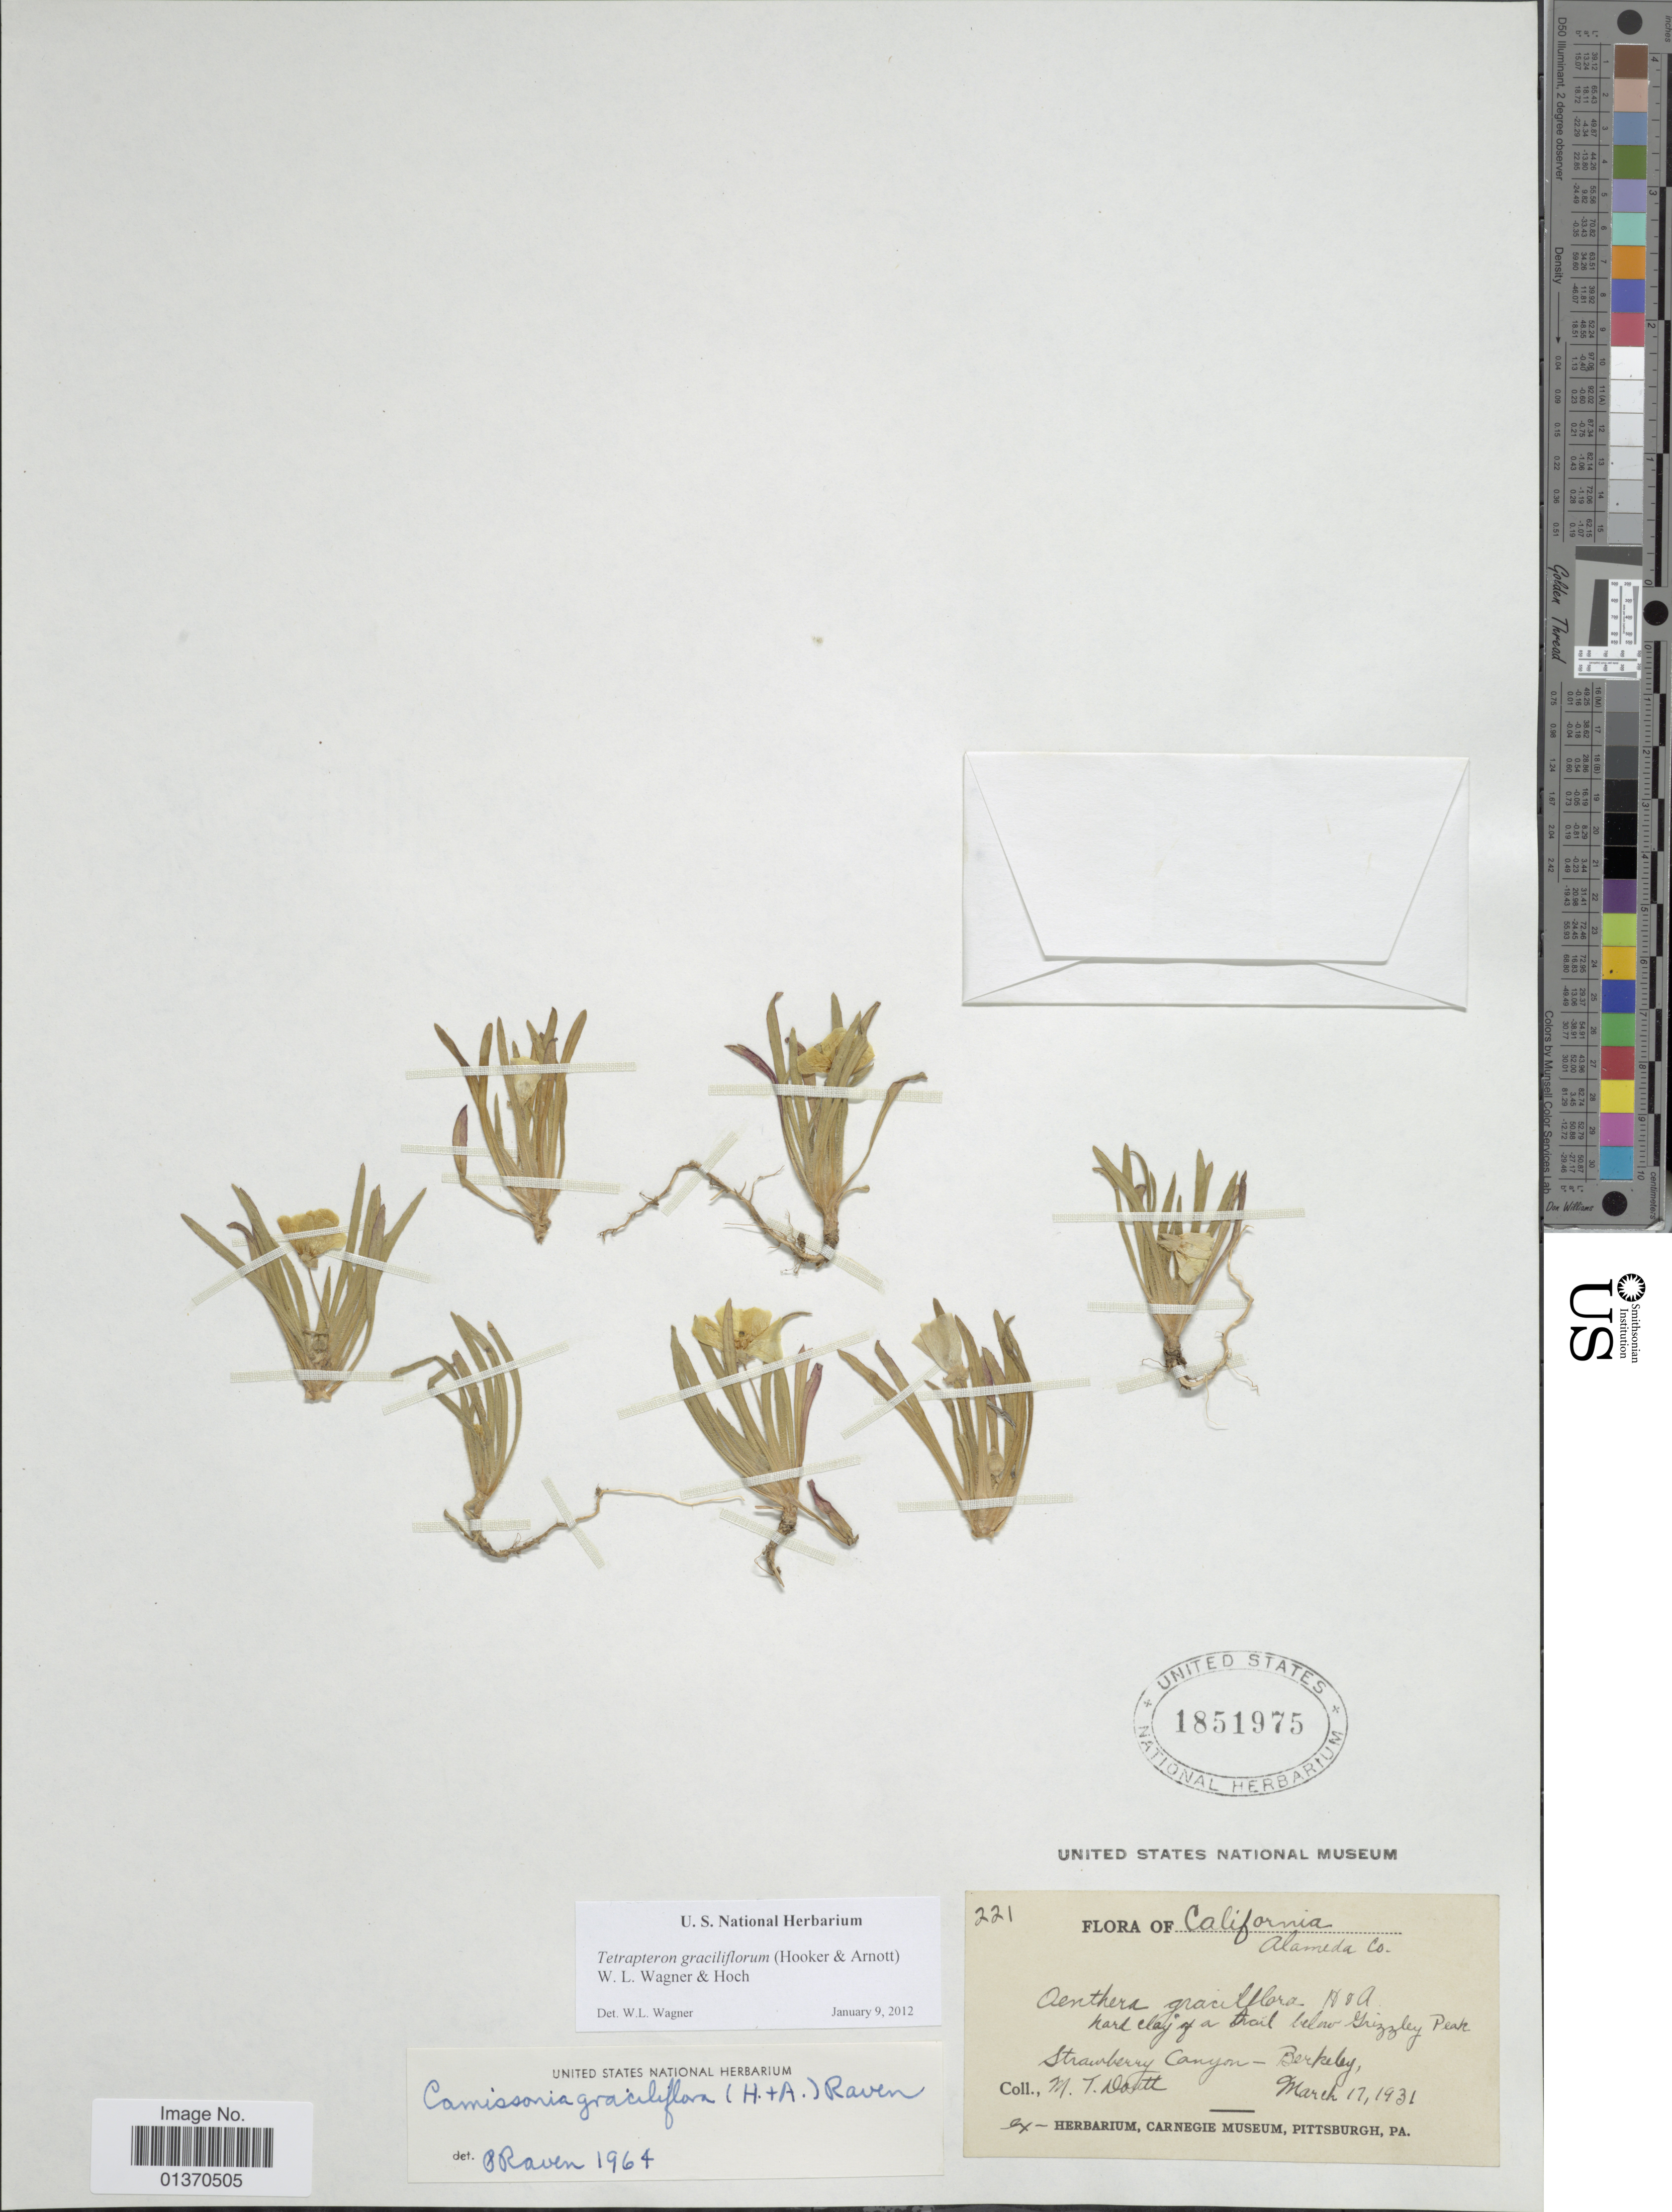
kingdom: Plantae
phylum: Tracheophyta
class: Magnoliopsida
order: Myrtales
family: Onagraceae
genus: Tetrapteron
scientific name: Tetrapteron graciliflorum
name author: (Hook. & Arn.) W.L. Wagner & Hoch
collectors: M. Doutt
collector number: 221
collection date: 1931-03-17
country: United States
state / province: California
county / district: Alameda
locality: Alameda Co., Strawberry Canyon - Berkeley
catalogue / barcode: US 1851975